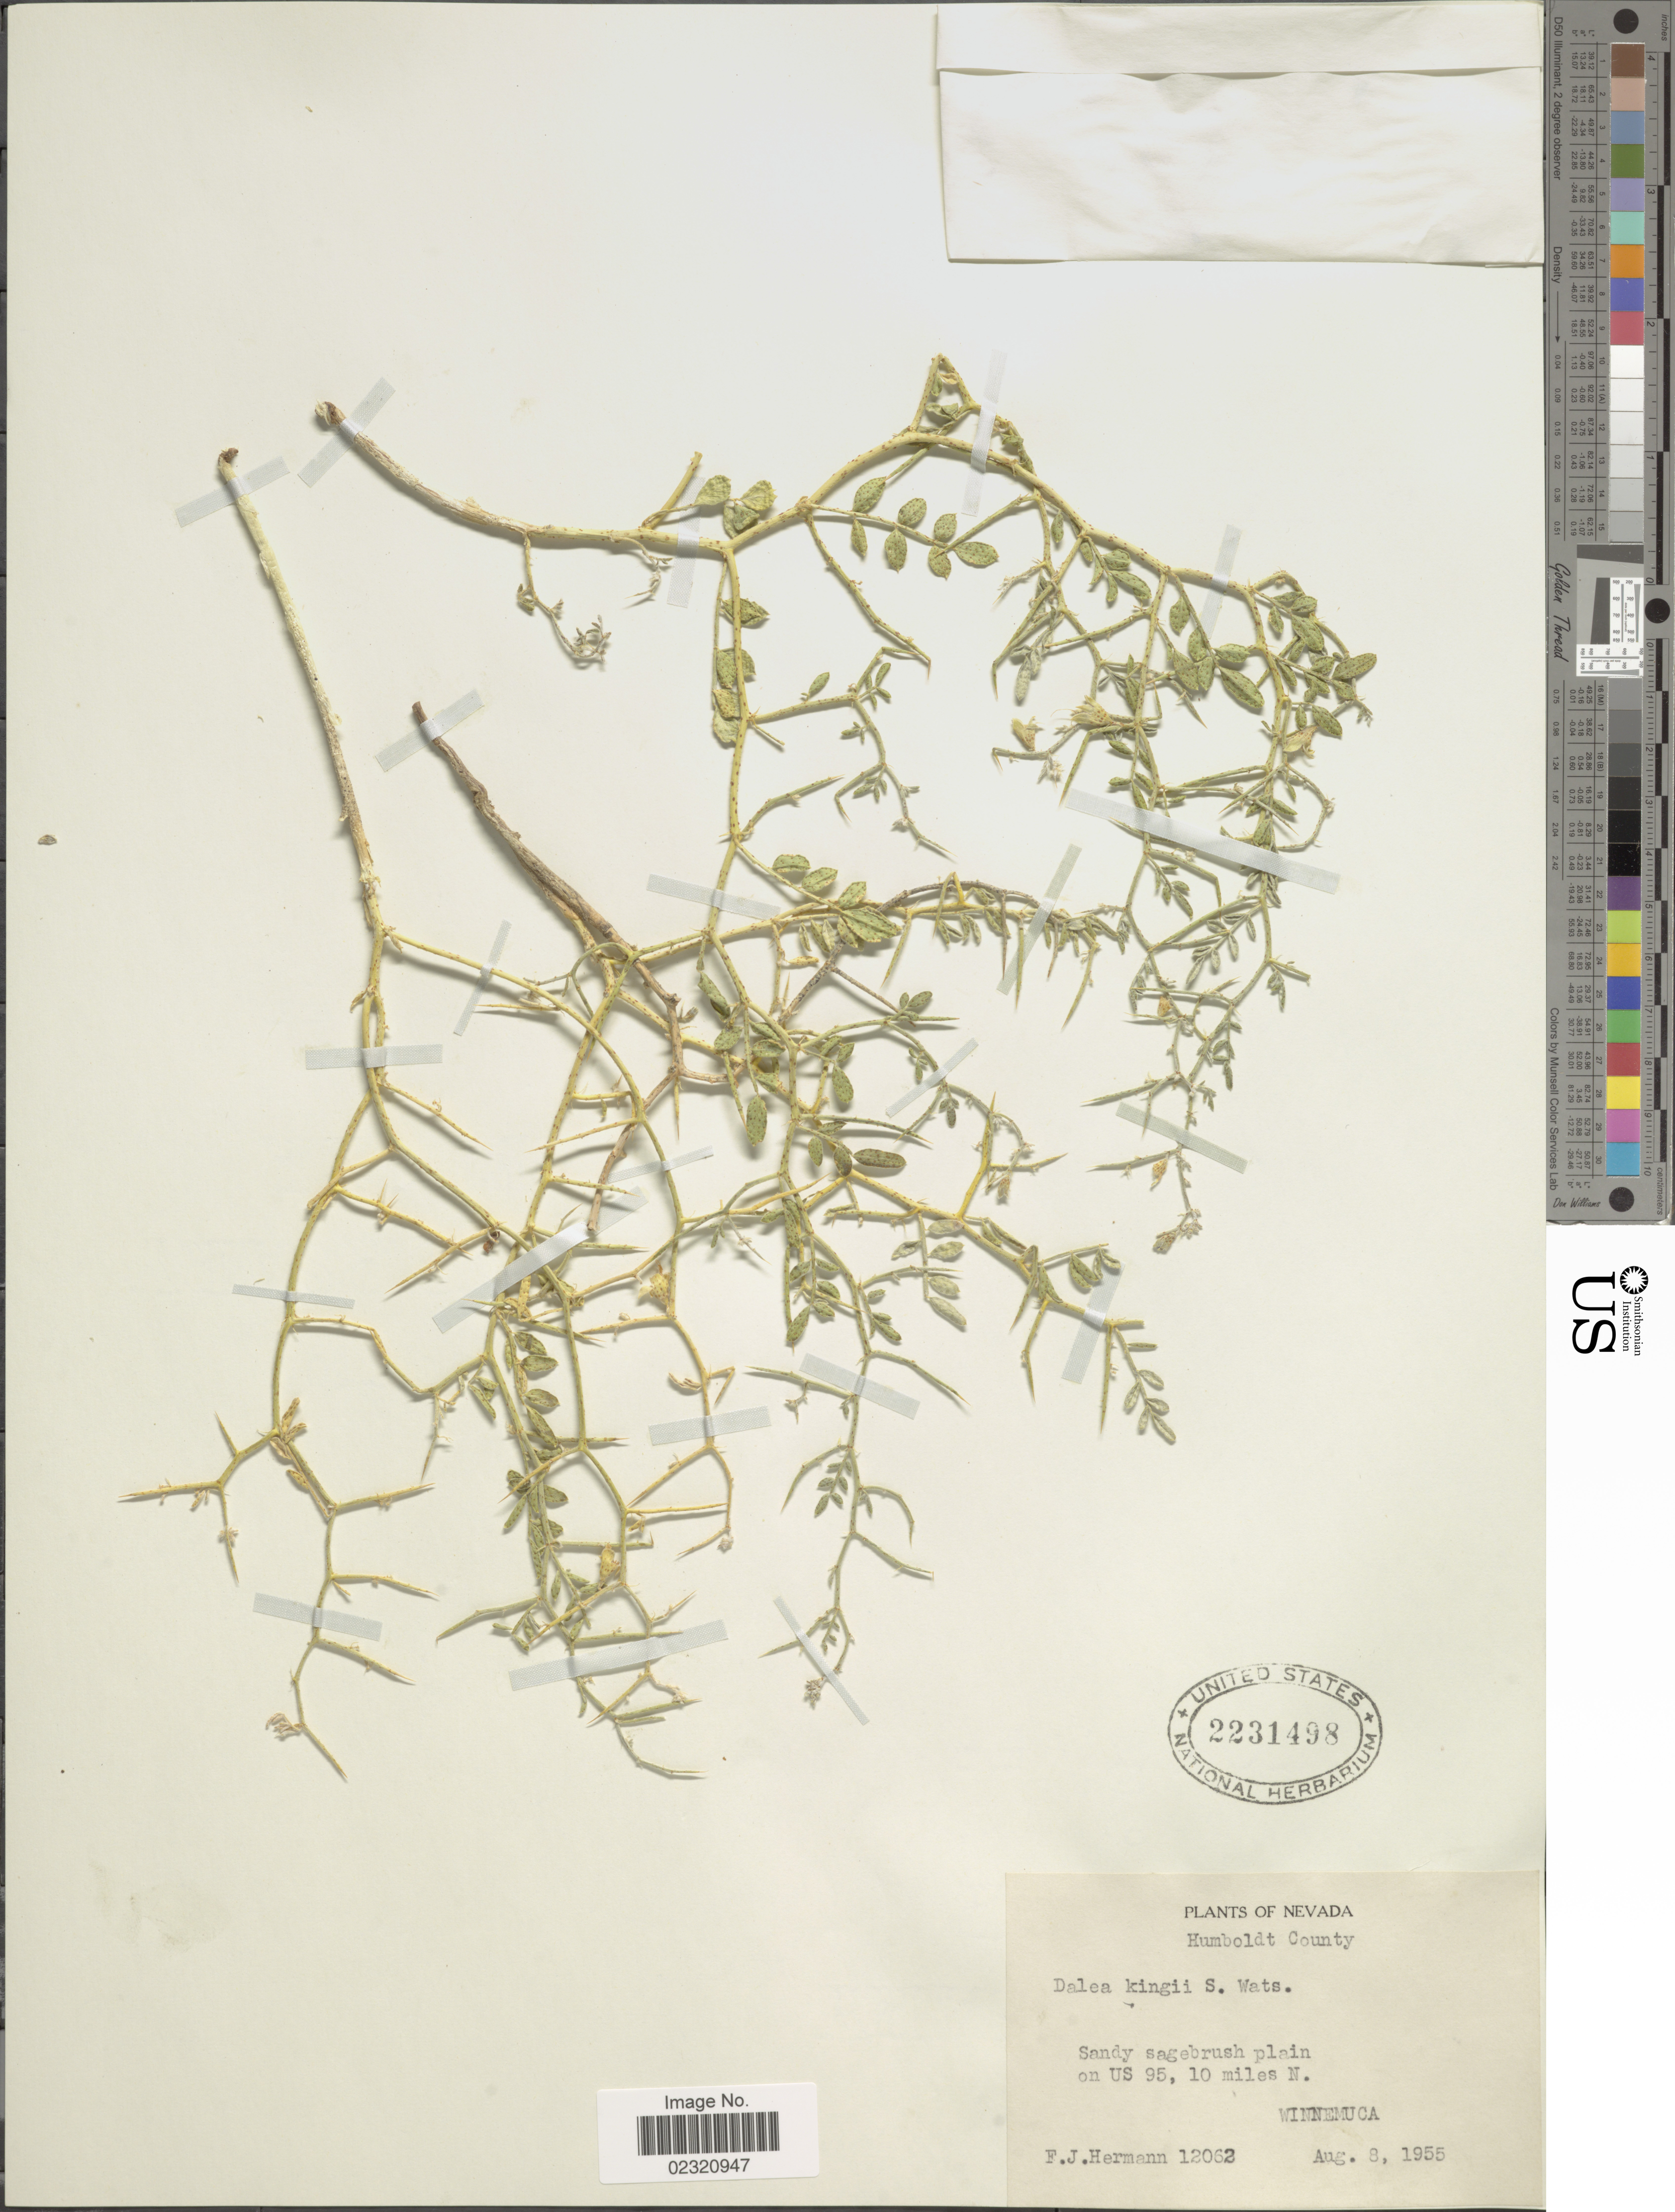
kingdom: Plantae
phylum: Tracheophyta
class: Magnoliopsida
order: Fabales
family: Fabaceae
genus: Psorothamnus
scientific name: Psorothamnus kingii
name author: (S. Watson) Barneby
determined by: Strong, M. T., (US), Smithsonian Institution - National Museum of Natural History (UNITED STATES)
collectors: F. J. Hermann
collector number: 12062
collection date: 1955-08-08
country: United States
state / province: Nevada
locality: Humboldt County, Sandy sagebrush plain on US 95, 10 miles N. Winnemuca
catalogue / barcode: US 2231498